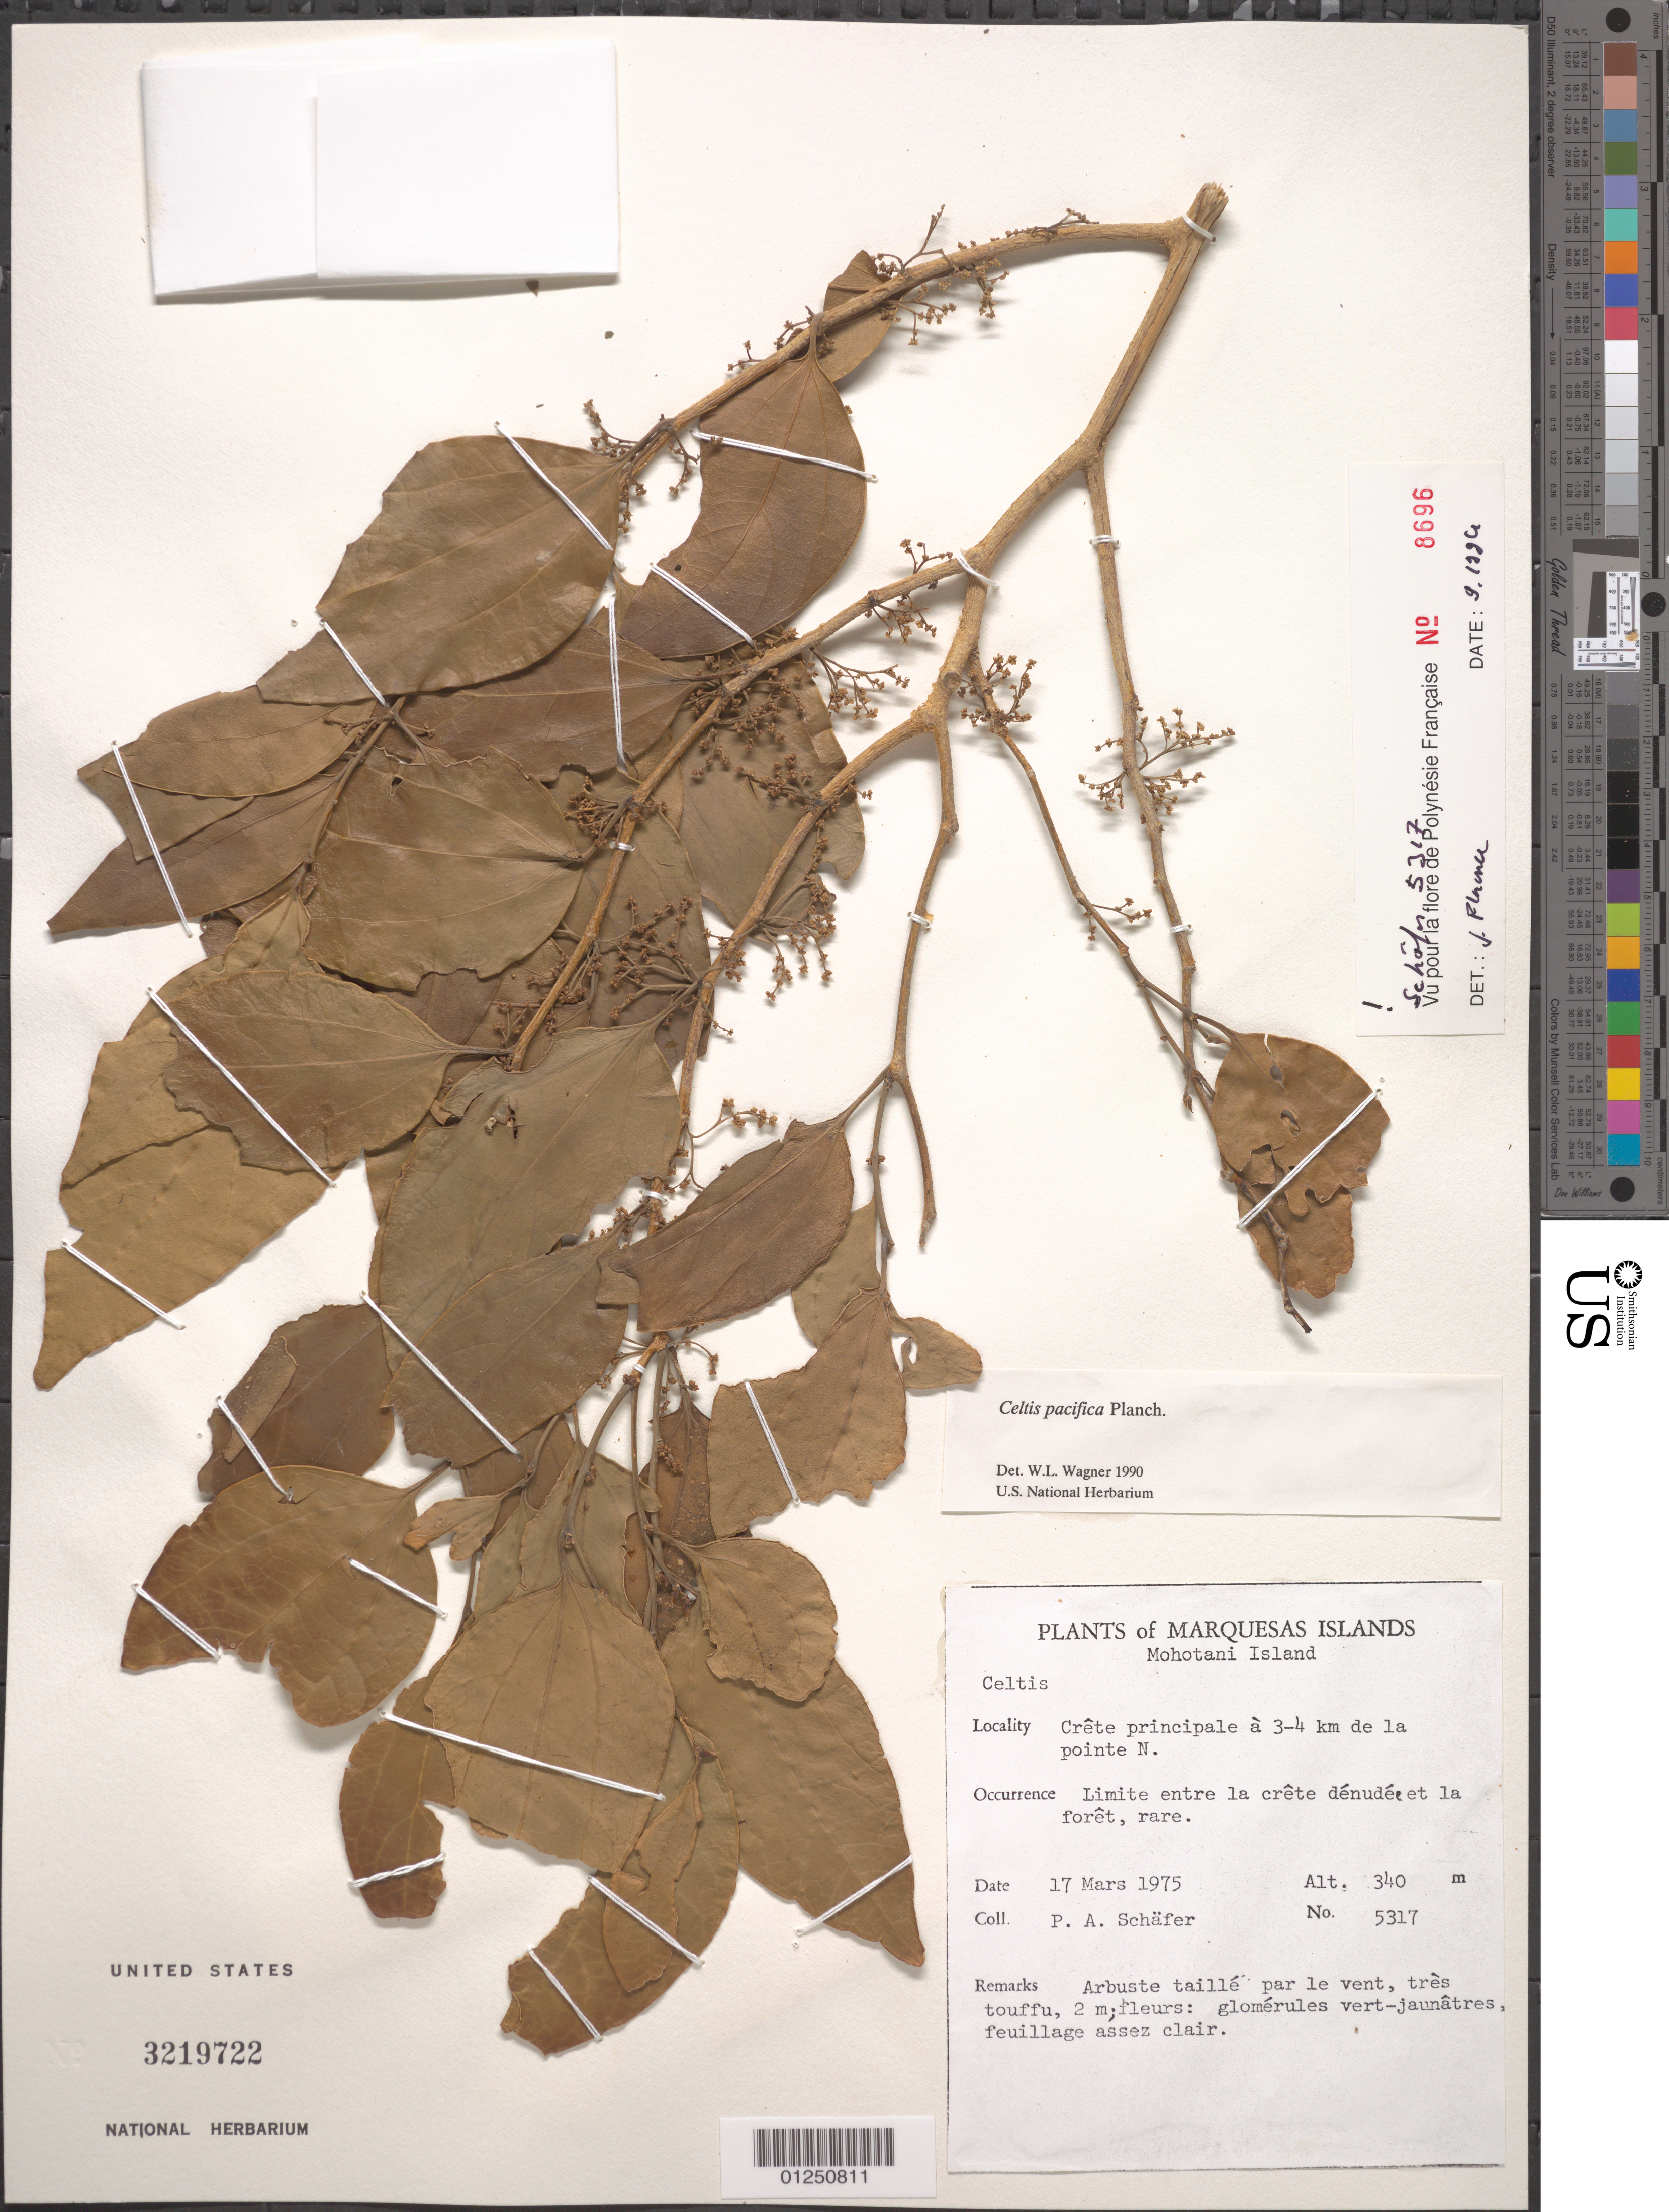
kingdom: Plantae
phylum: Tracheophyta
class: Magnoliopsida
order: Rosales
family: Cannabaceae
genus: Celtis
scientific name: Celtis pacifica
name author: Planch.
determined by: Wagner, W. L., (BOT), Smithsonian Institution - National Museum of Natural History (UNITED STATES)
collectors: P. A. Schäfer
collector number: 5317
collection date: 1975-03-17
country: French Polynesia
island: Mohotani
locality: crête principale à 3-4 km de la pointe N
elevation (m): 340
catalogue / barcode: US 3219722